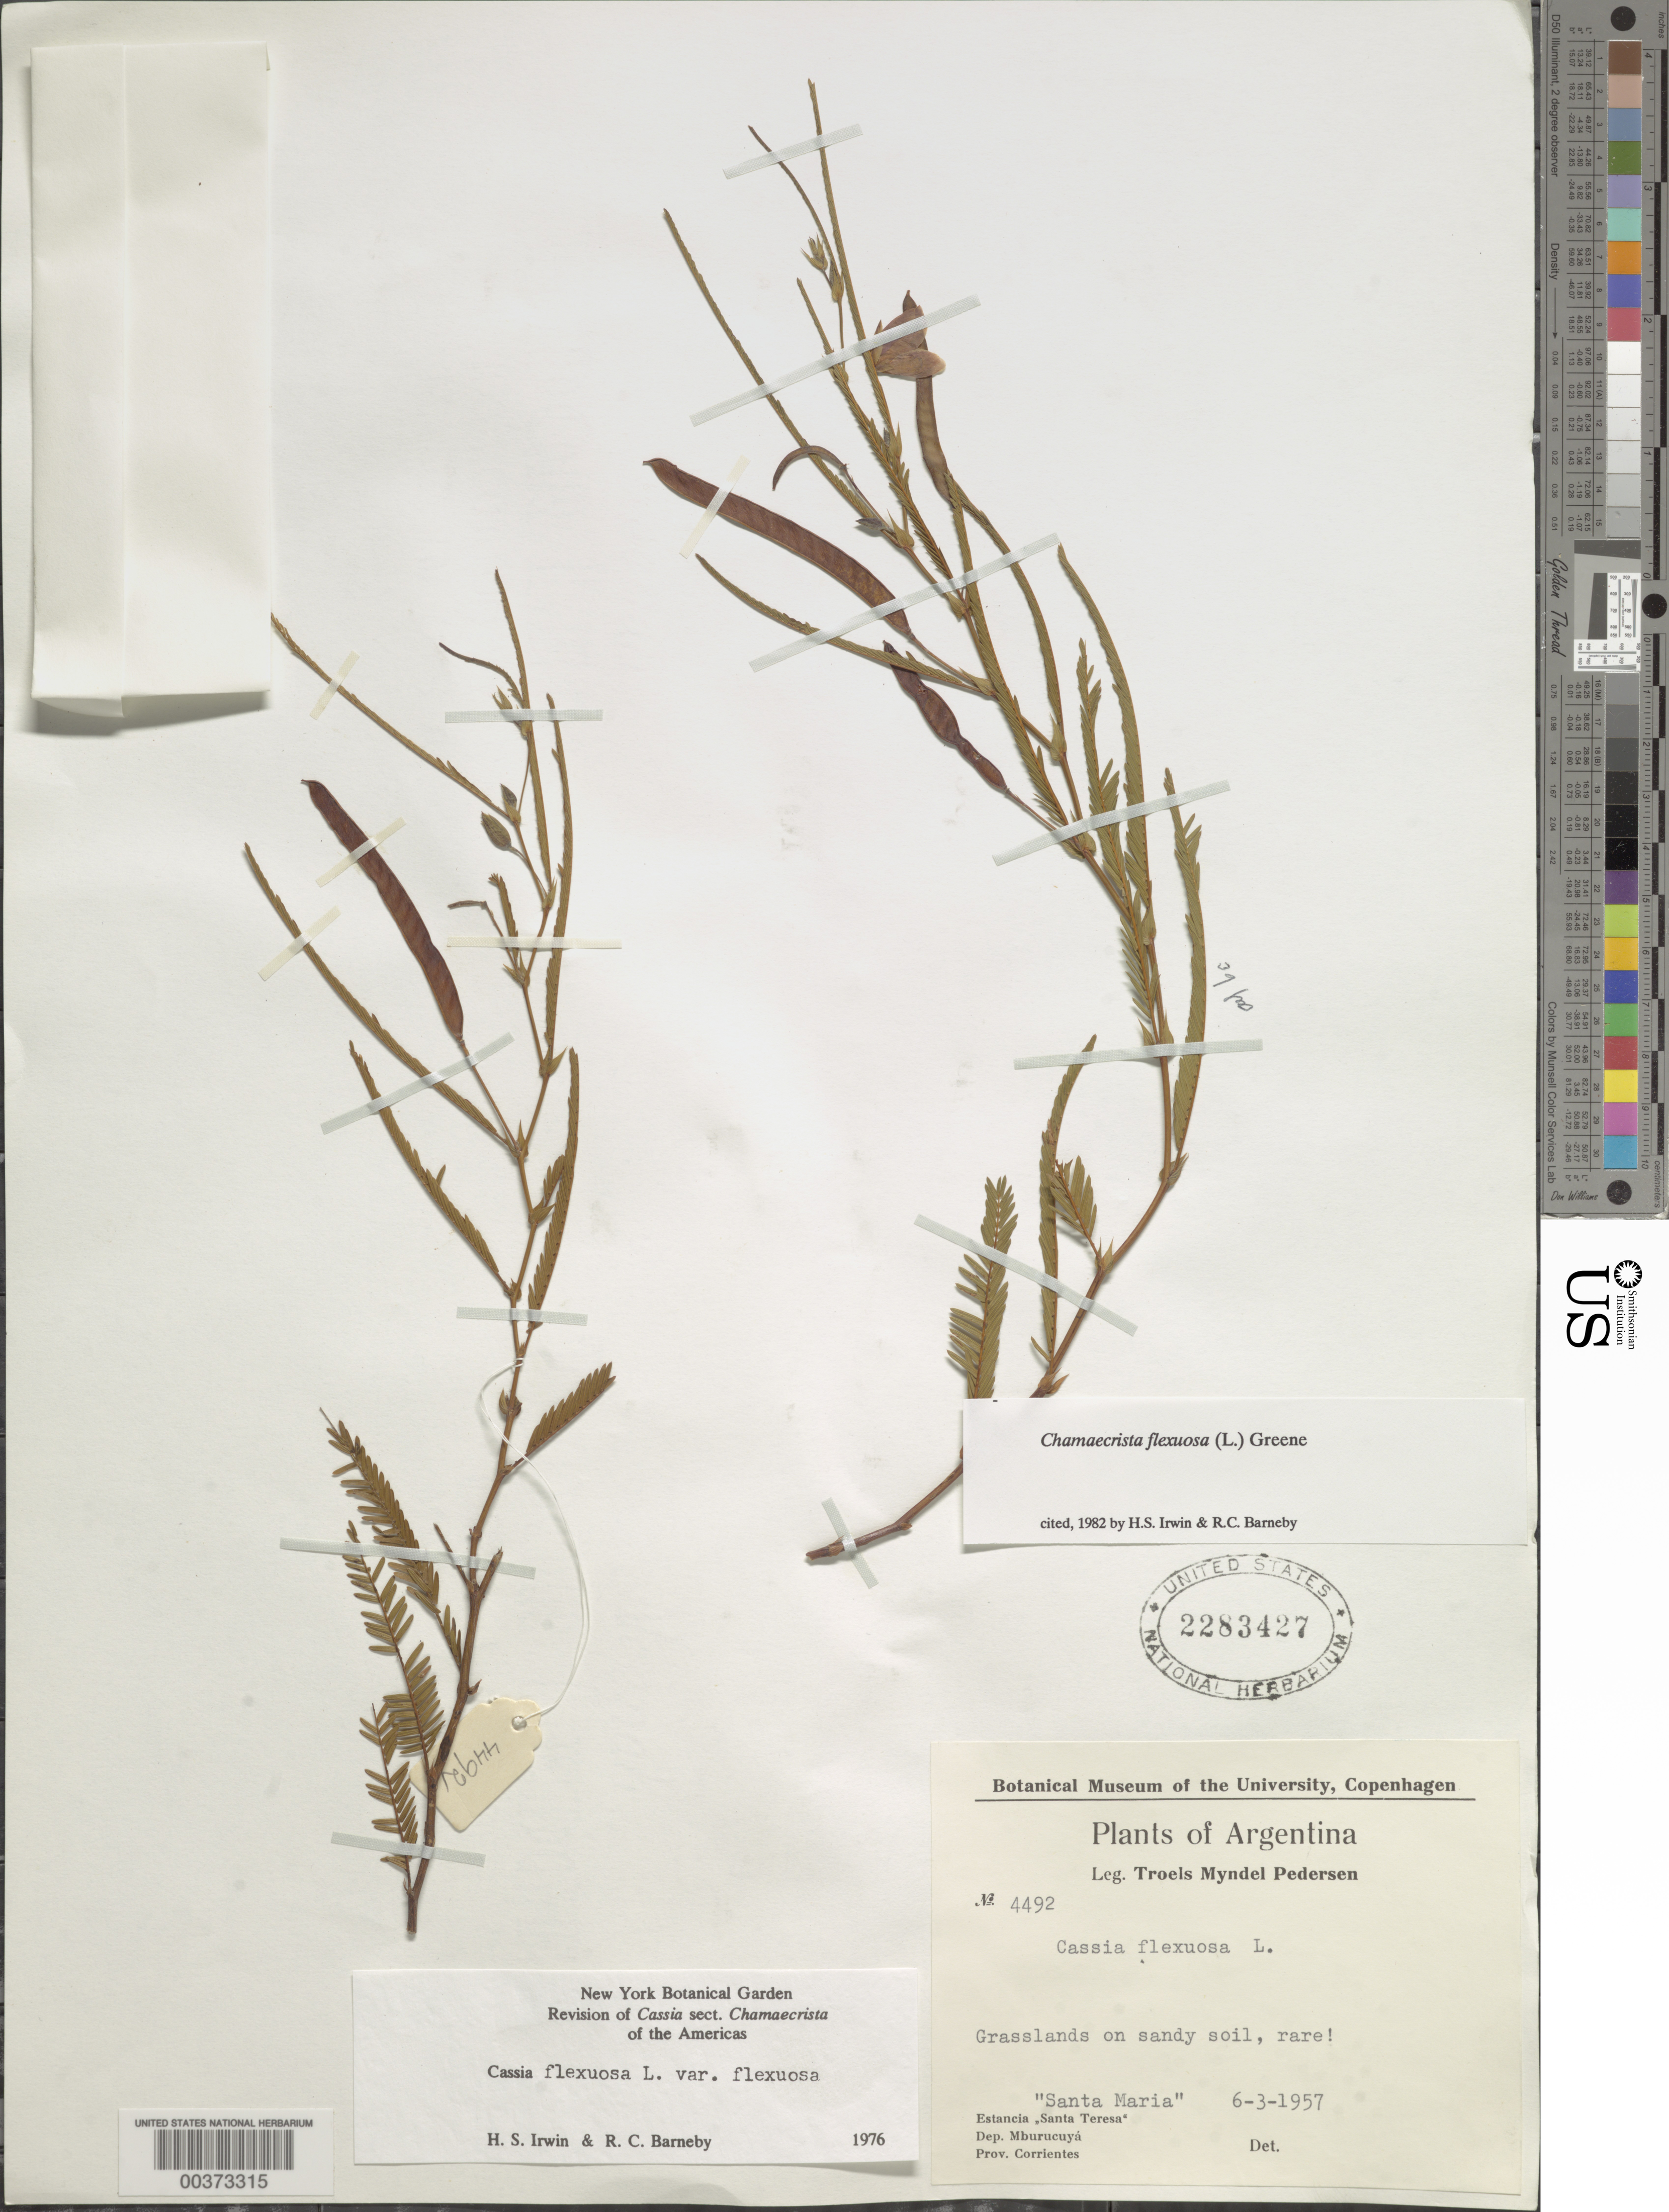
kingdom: Plantae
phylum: Tracheophyta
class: Magnoliopsida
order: Fabales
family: Fabaceae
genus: Chamaecrista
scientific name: Chamaecrista flexuosa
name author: (L.) Greene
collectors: T. M. Pedersen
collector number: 4492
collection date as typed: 06 Mar 1957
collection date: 1957-03-06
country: Argentina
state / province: Corrientes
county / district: Mburucuyá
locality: Estancia Santa Teresa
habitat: Grasslands on sandy soil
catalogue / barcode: US 2283427